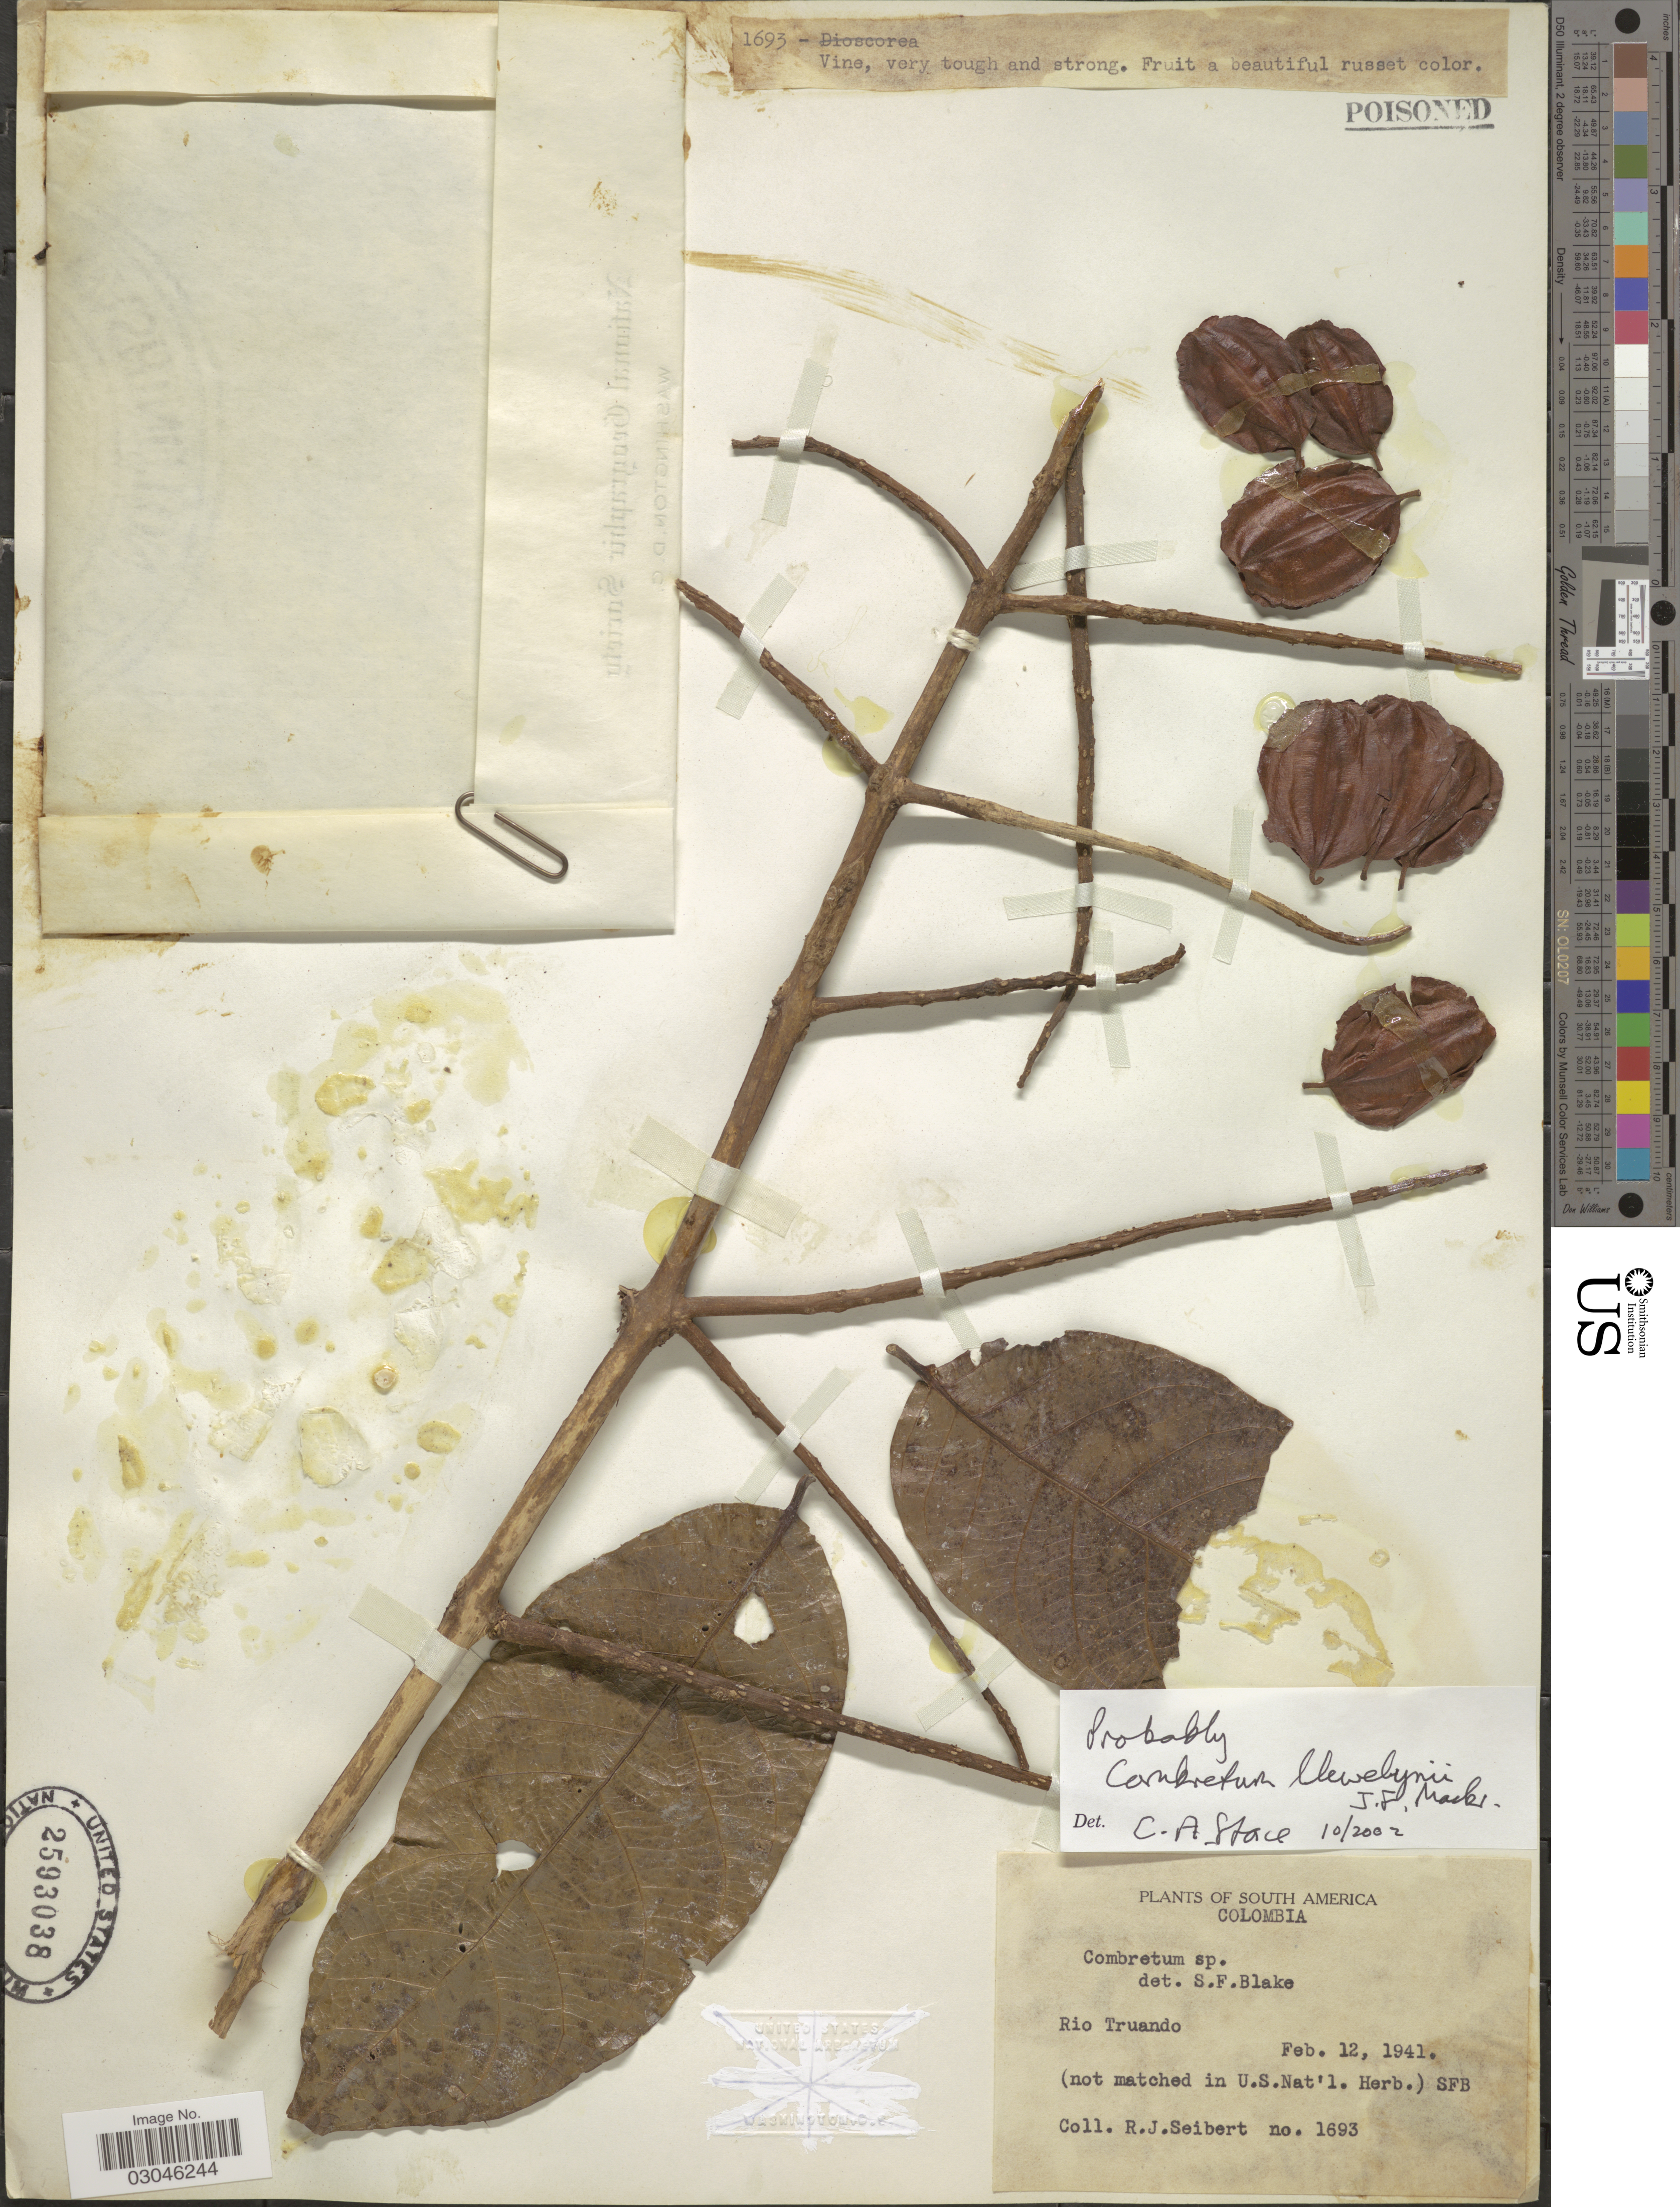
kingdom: Plantae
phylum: Tracheophyta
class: Magnoliopsida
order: Myrtales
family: Combretaceae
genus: Combretum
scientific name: Combretum llewelynii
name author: J.F. Macbr.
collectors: R. J. Seibert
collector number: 1693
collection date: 1941-02-12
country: Colombia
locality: Rio Truando.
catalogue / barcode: US 2593038